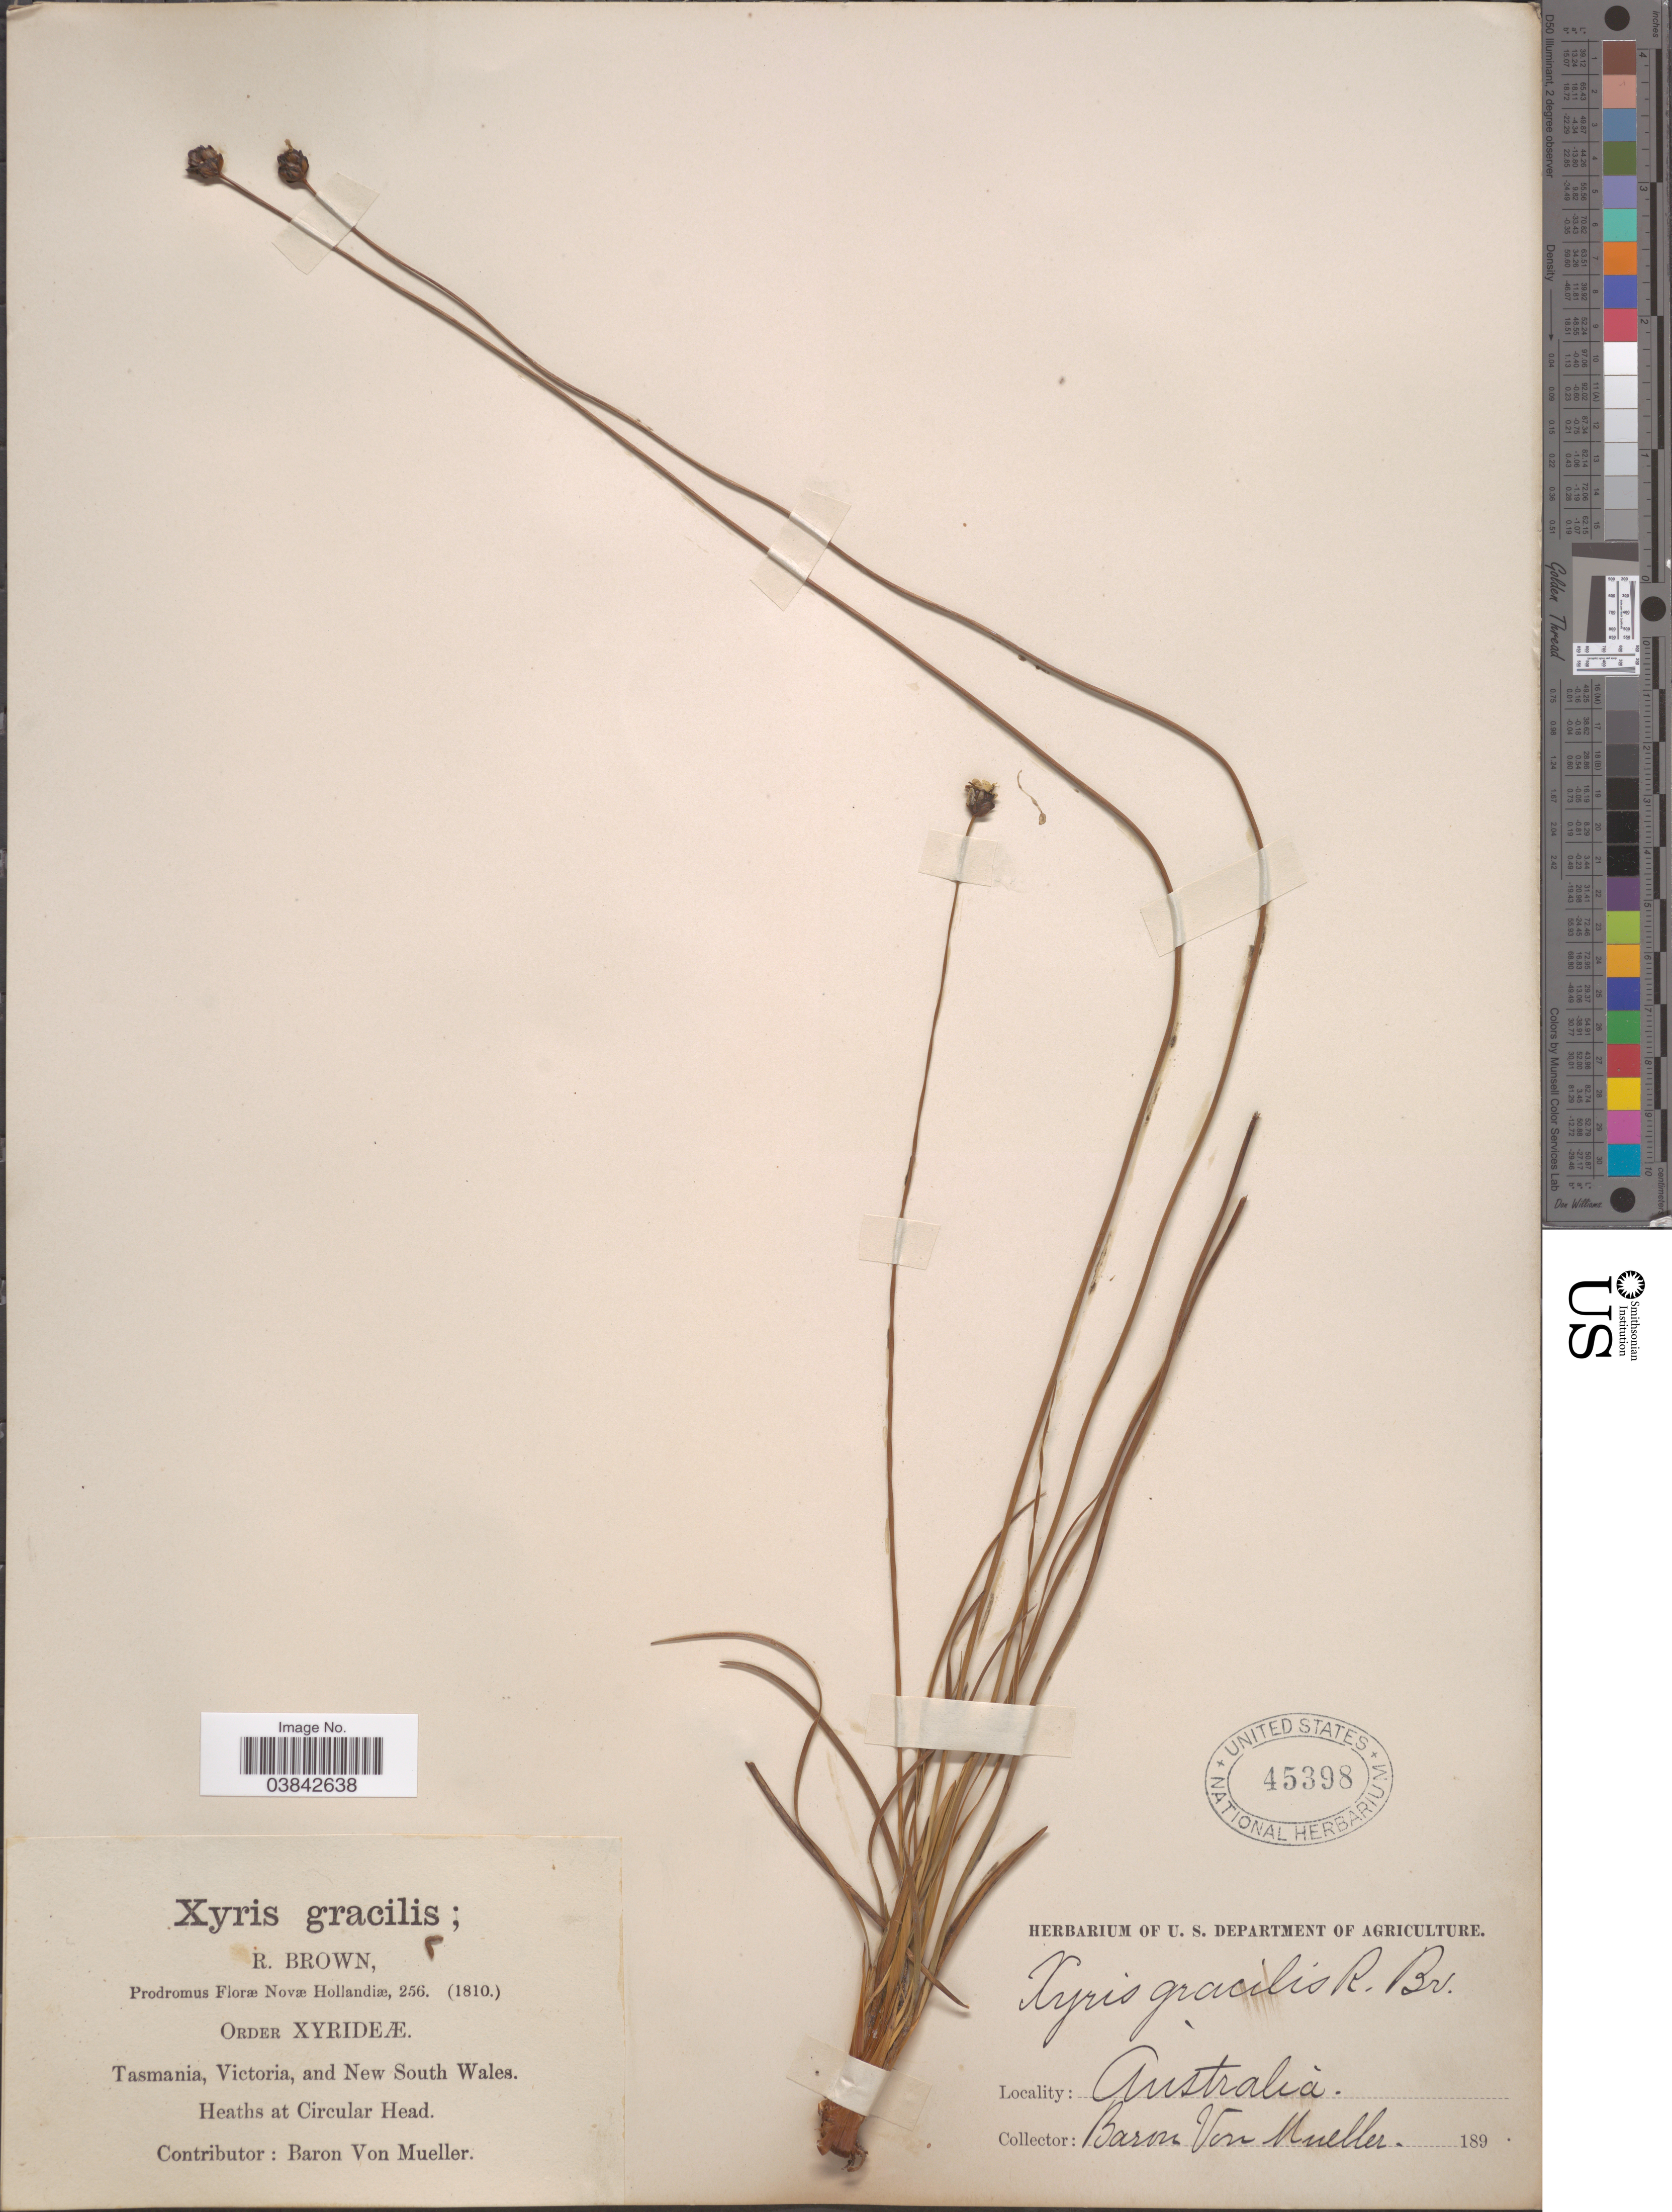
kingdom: Plantae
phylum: Tracheophyta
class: Liliopsida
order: Poales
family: Xyridaceae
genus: Xyris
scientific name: Xyris gracilis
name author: R. Br.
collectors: B. von Mueller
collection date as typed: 189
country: Australia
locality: Tasmania, Victoria, and New South Wales. Heaths at Circular Head.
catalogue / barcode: US 45398